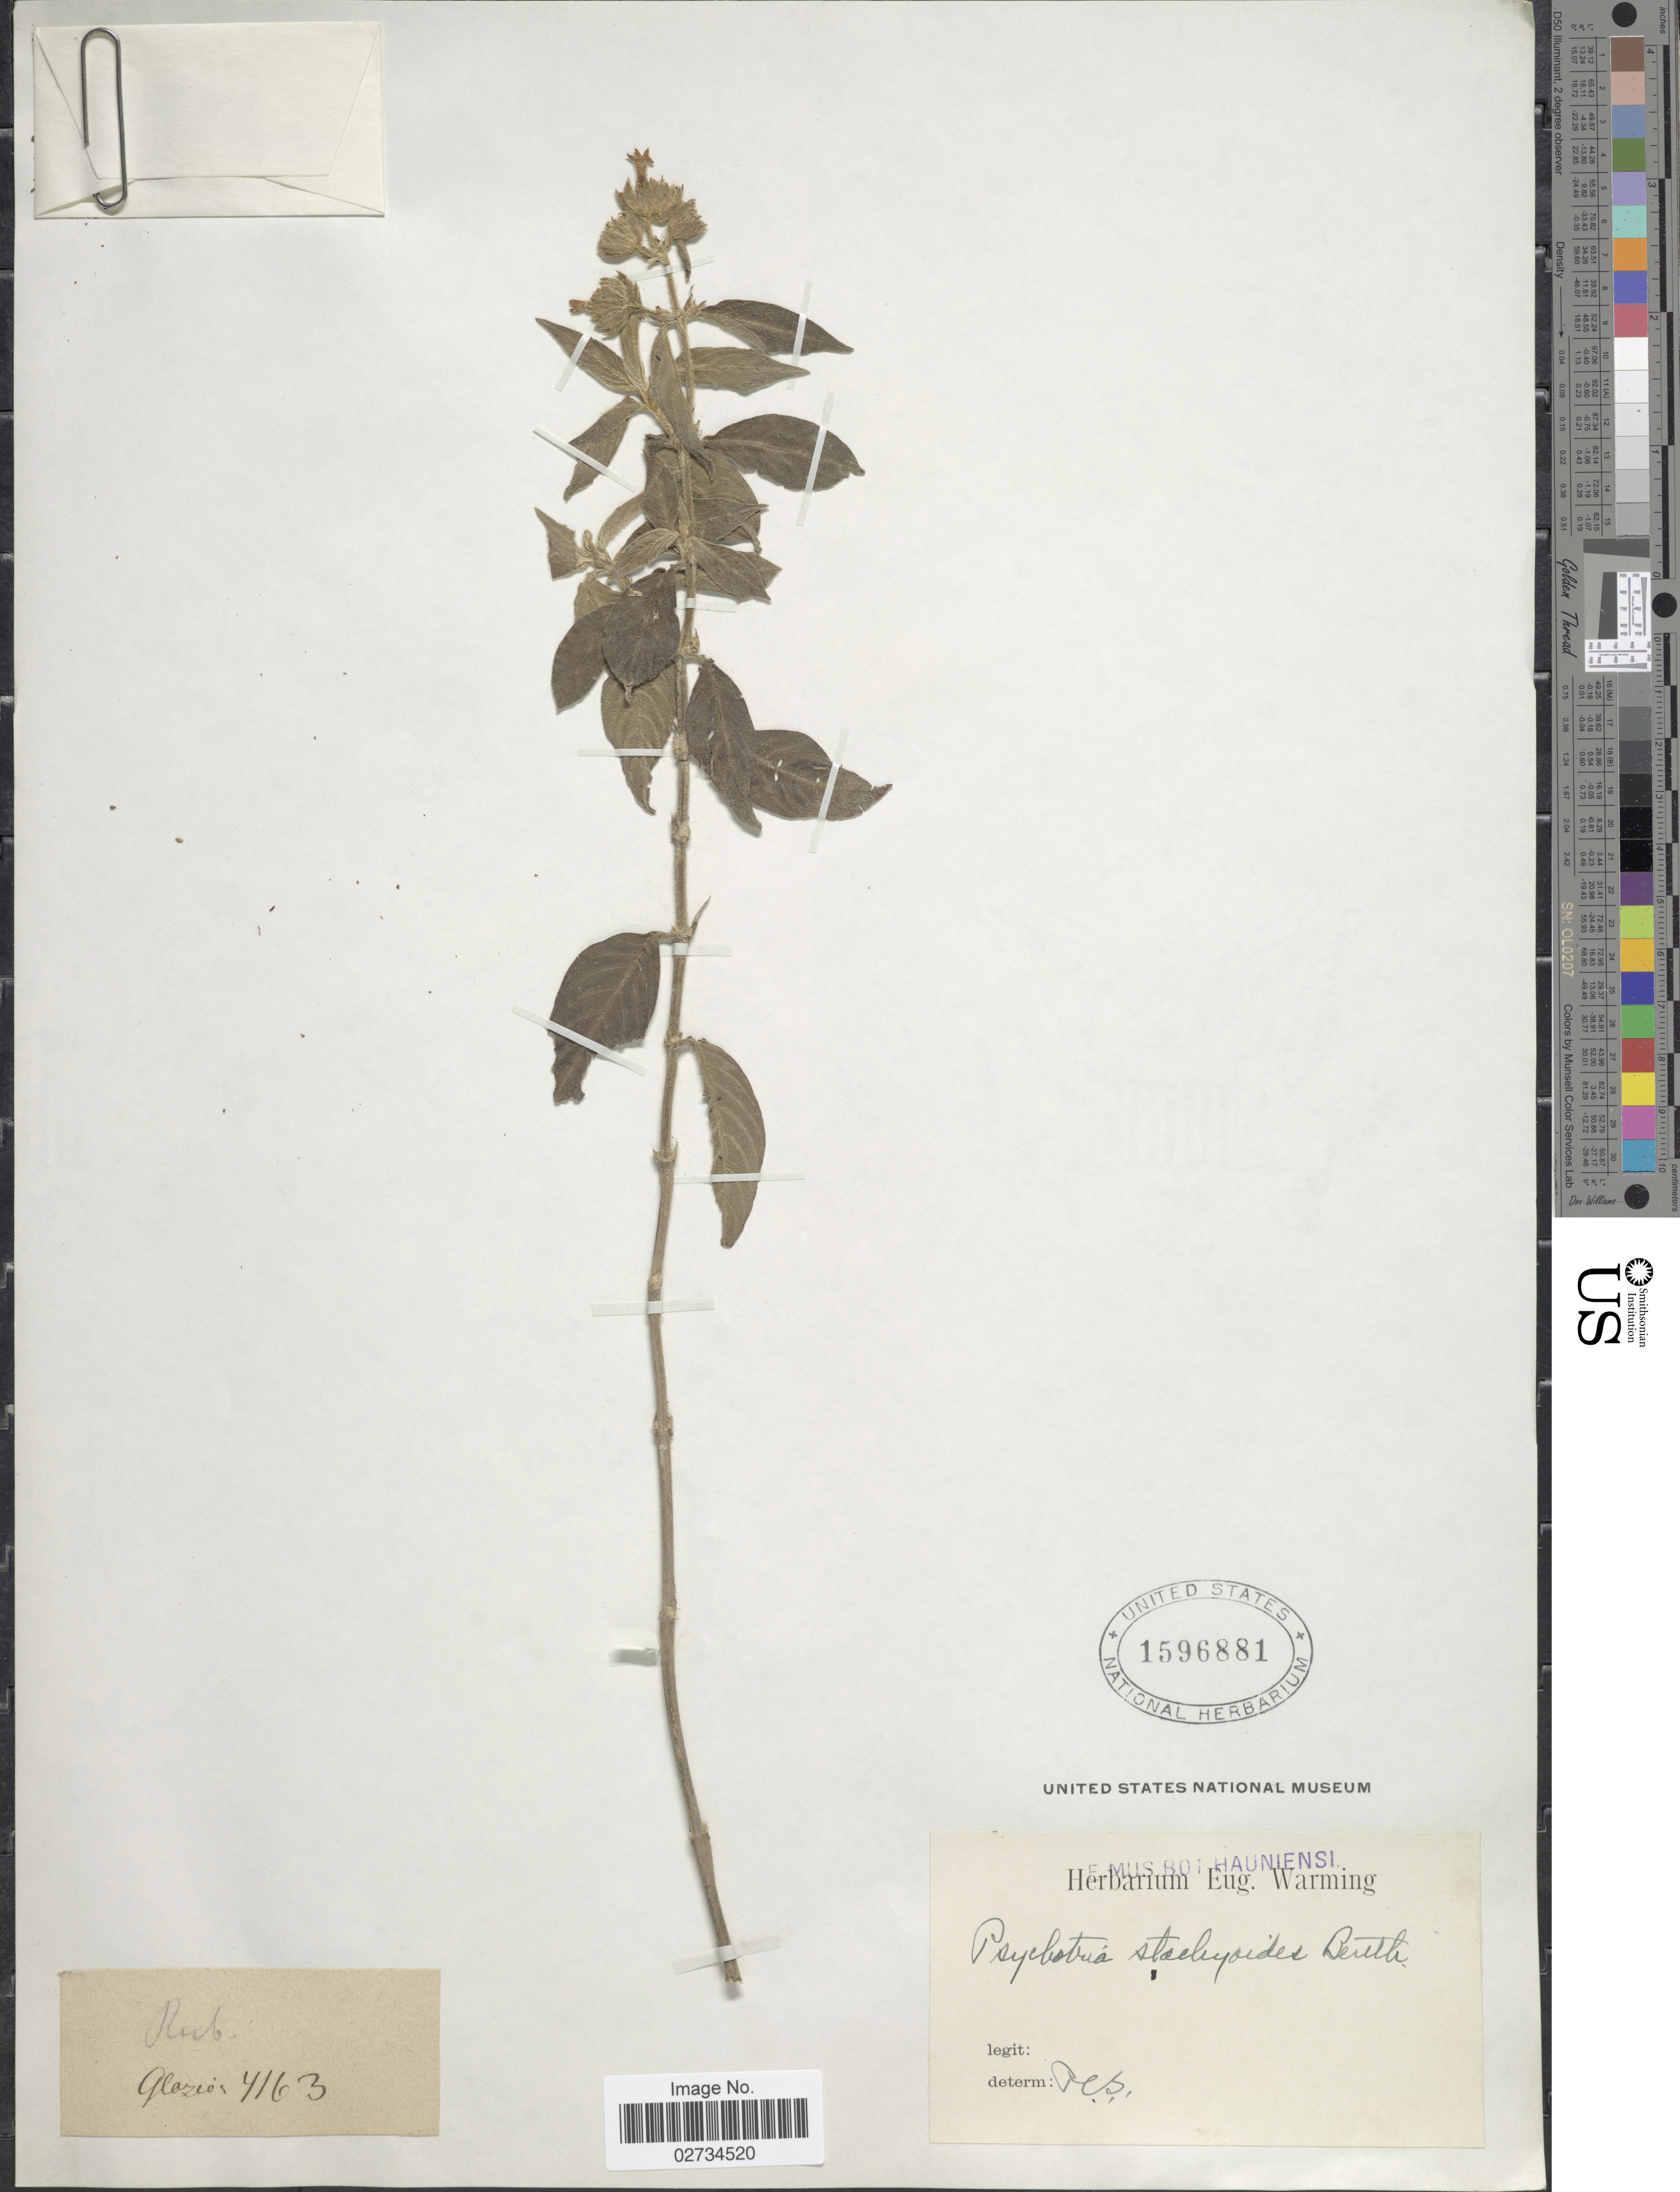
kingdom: Plantae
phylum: Tracheophyta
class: Magnoliopsida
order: Gentianales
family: Rubiaceae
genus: Psychotria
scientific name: Psychotria stachyoides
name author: Benth.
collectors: Glaziou, --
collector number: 4163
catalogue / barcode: US 1596881